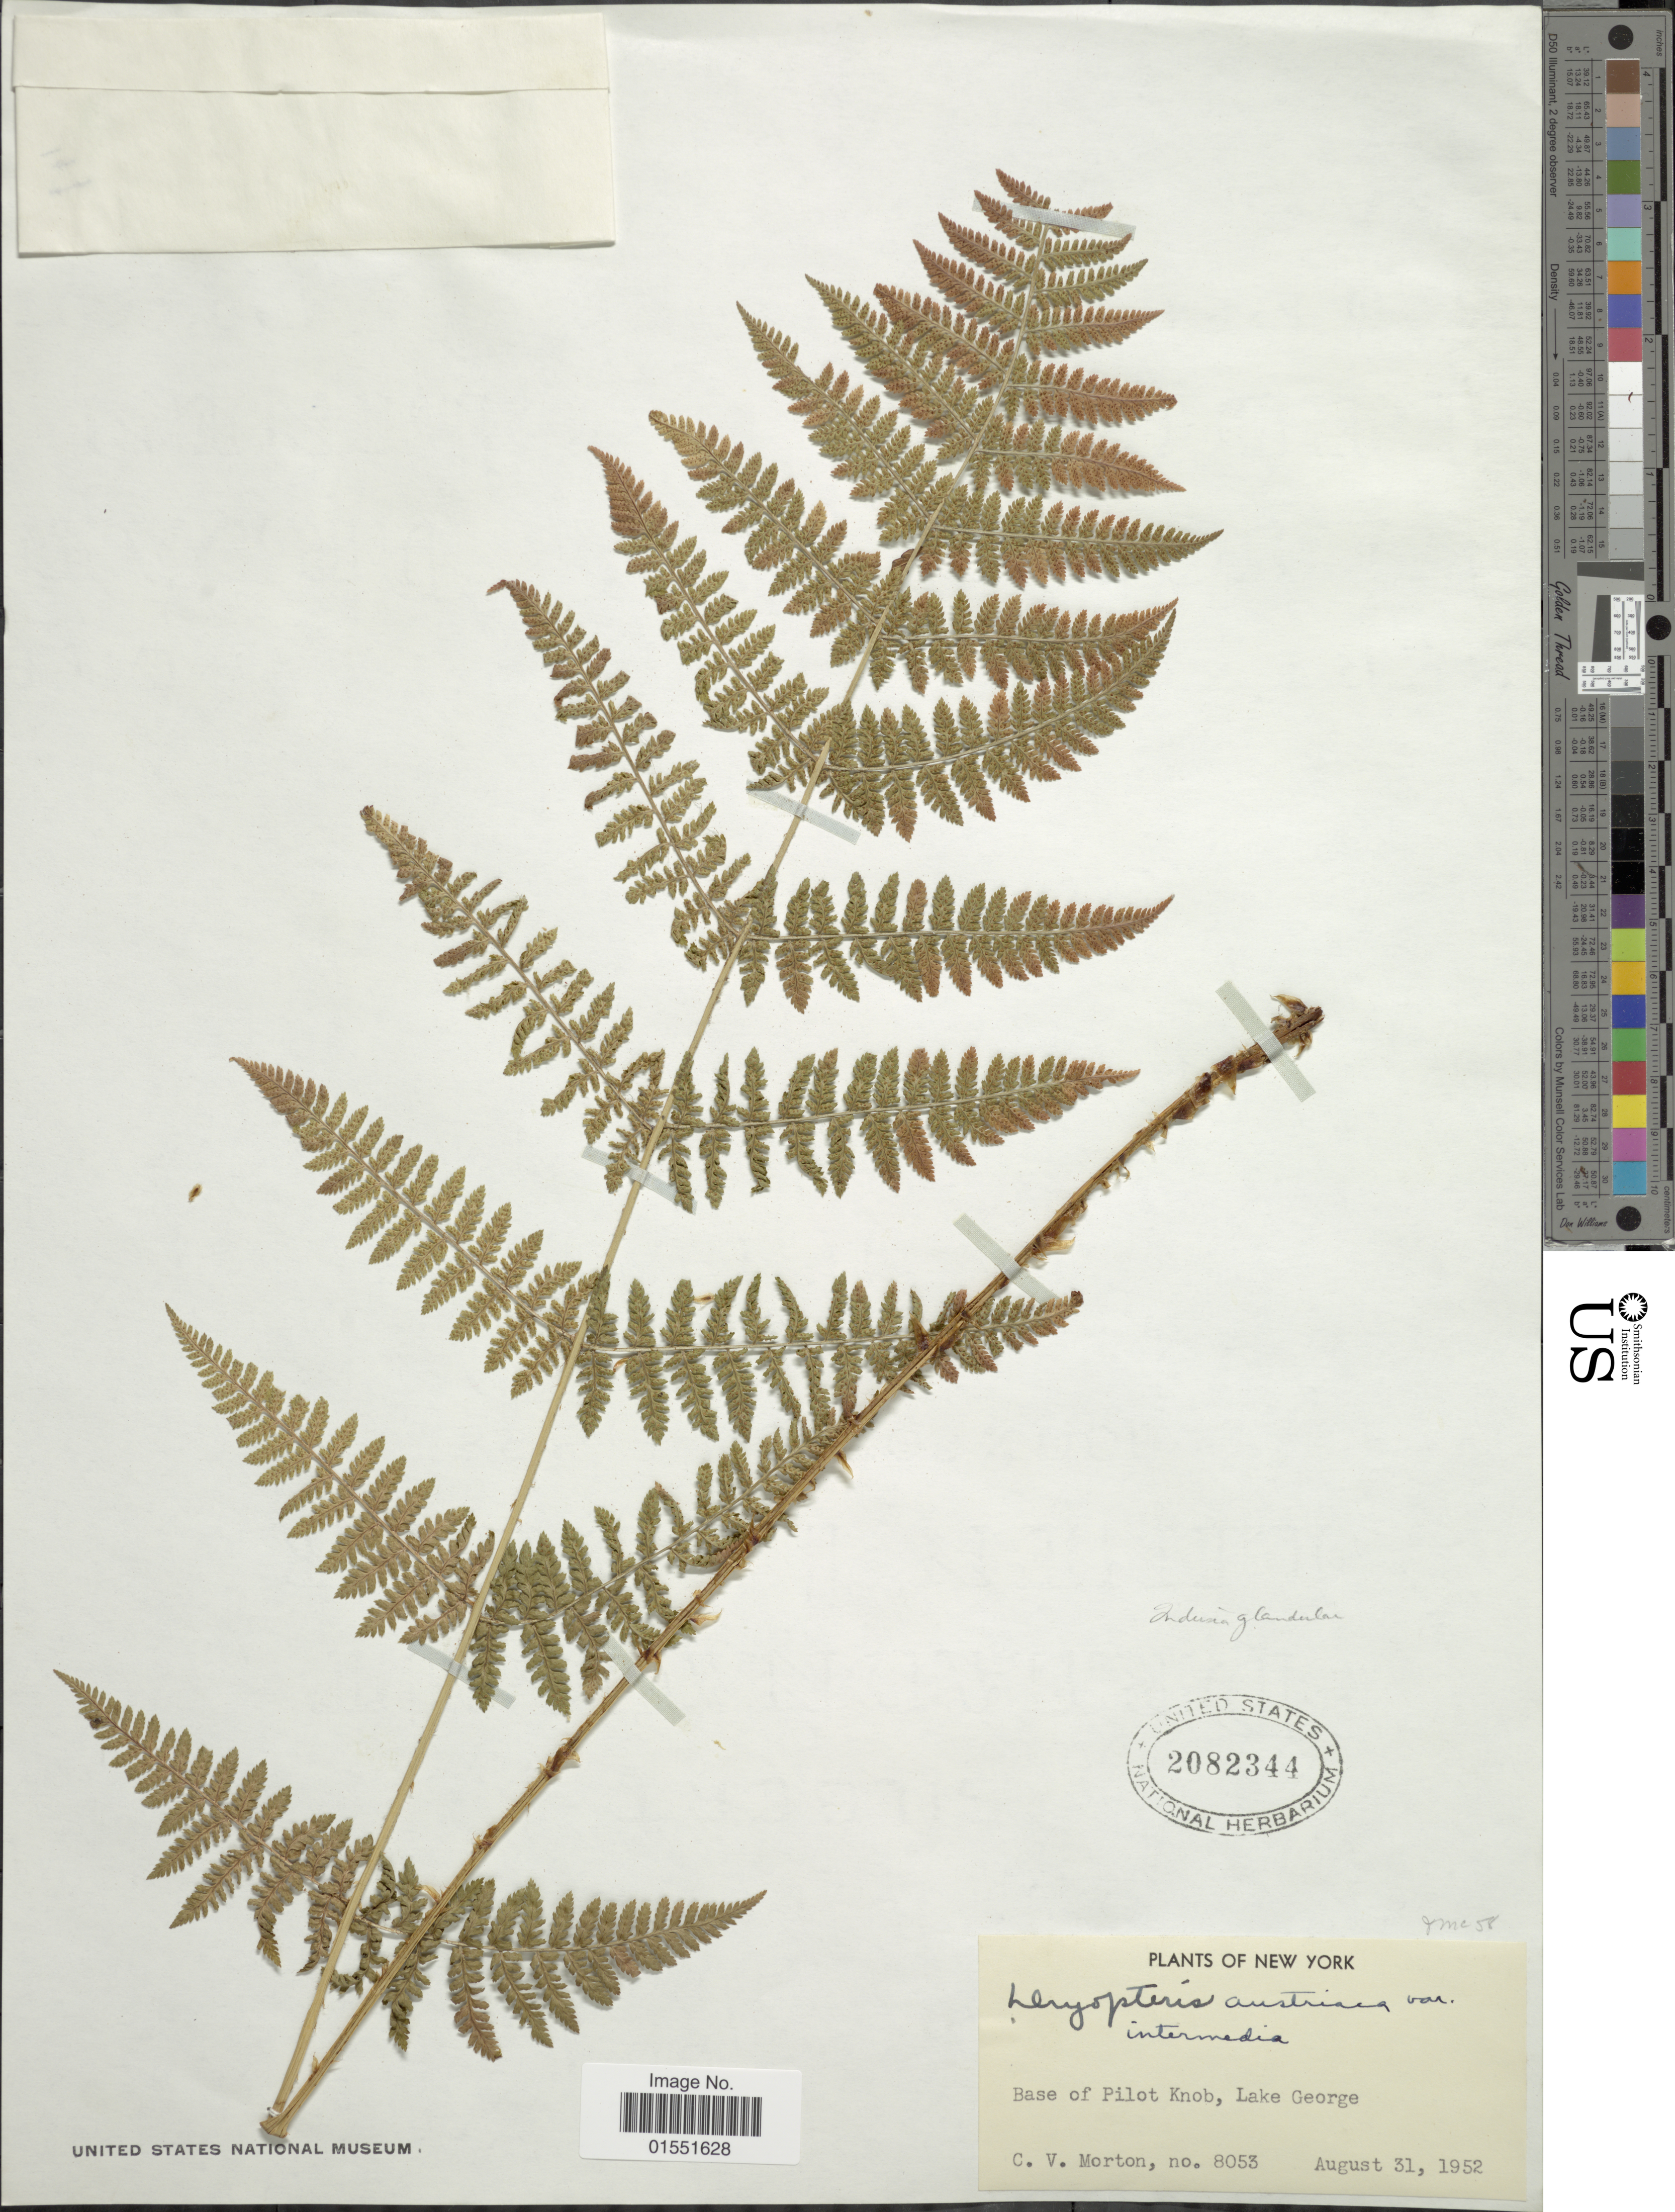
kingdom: Plantae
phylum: Tracheophyta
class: Polypodiopsida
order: Polypodiales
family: Dryopteridaceae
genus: Dryopteris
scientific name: Dryopteris intermedia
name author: (Muhl.) A. Gray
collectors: C. V. Morton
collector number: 8053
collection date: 1952-08-31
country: United States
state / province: New York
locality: Base of Pilot Knob, Lake George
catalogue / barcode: US 2082344